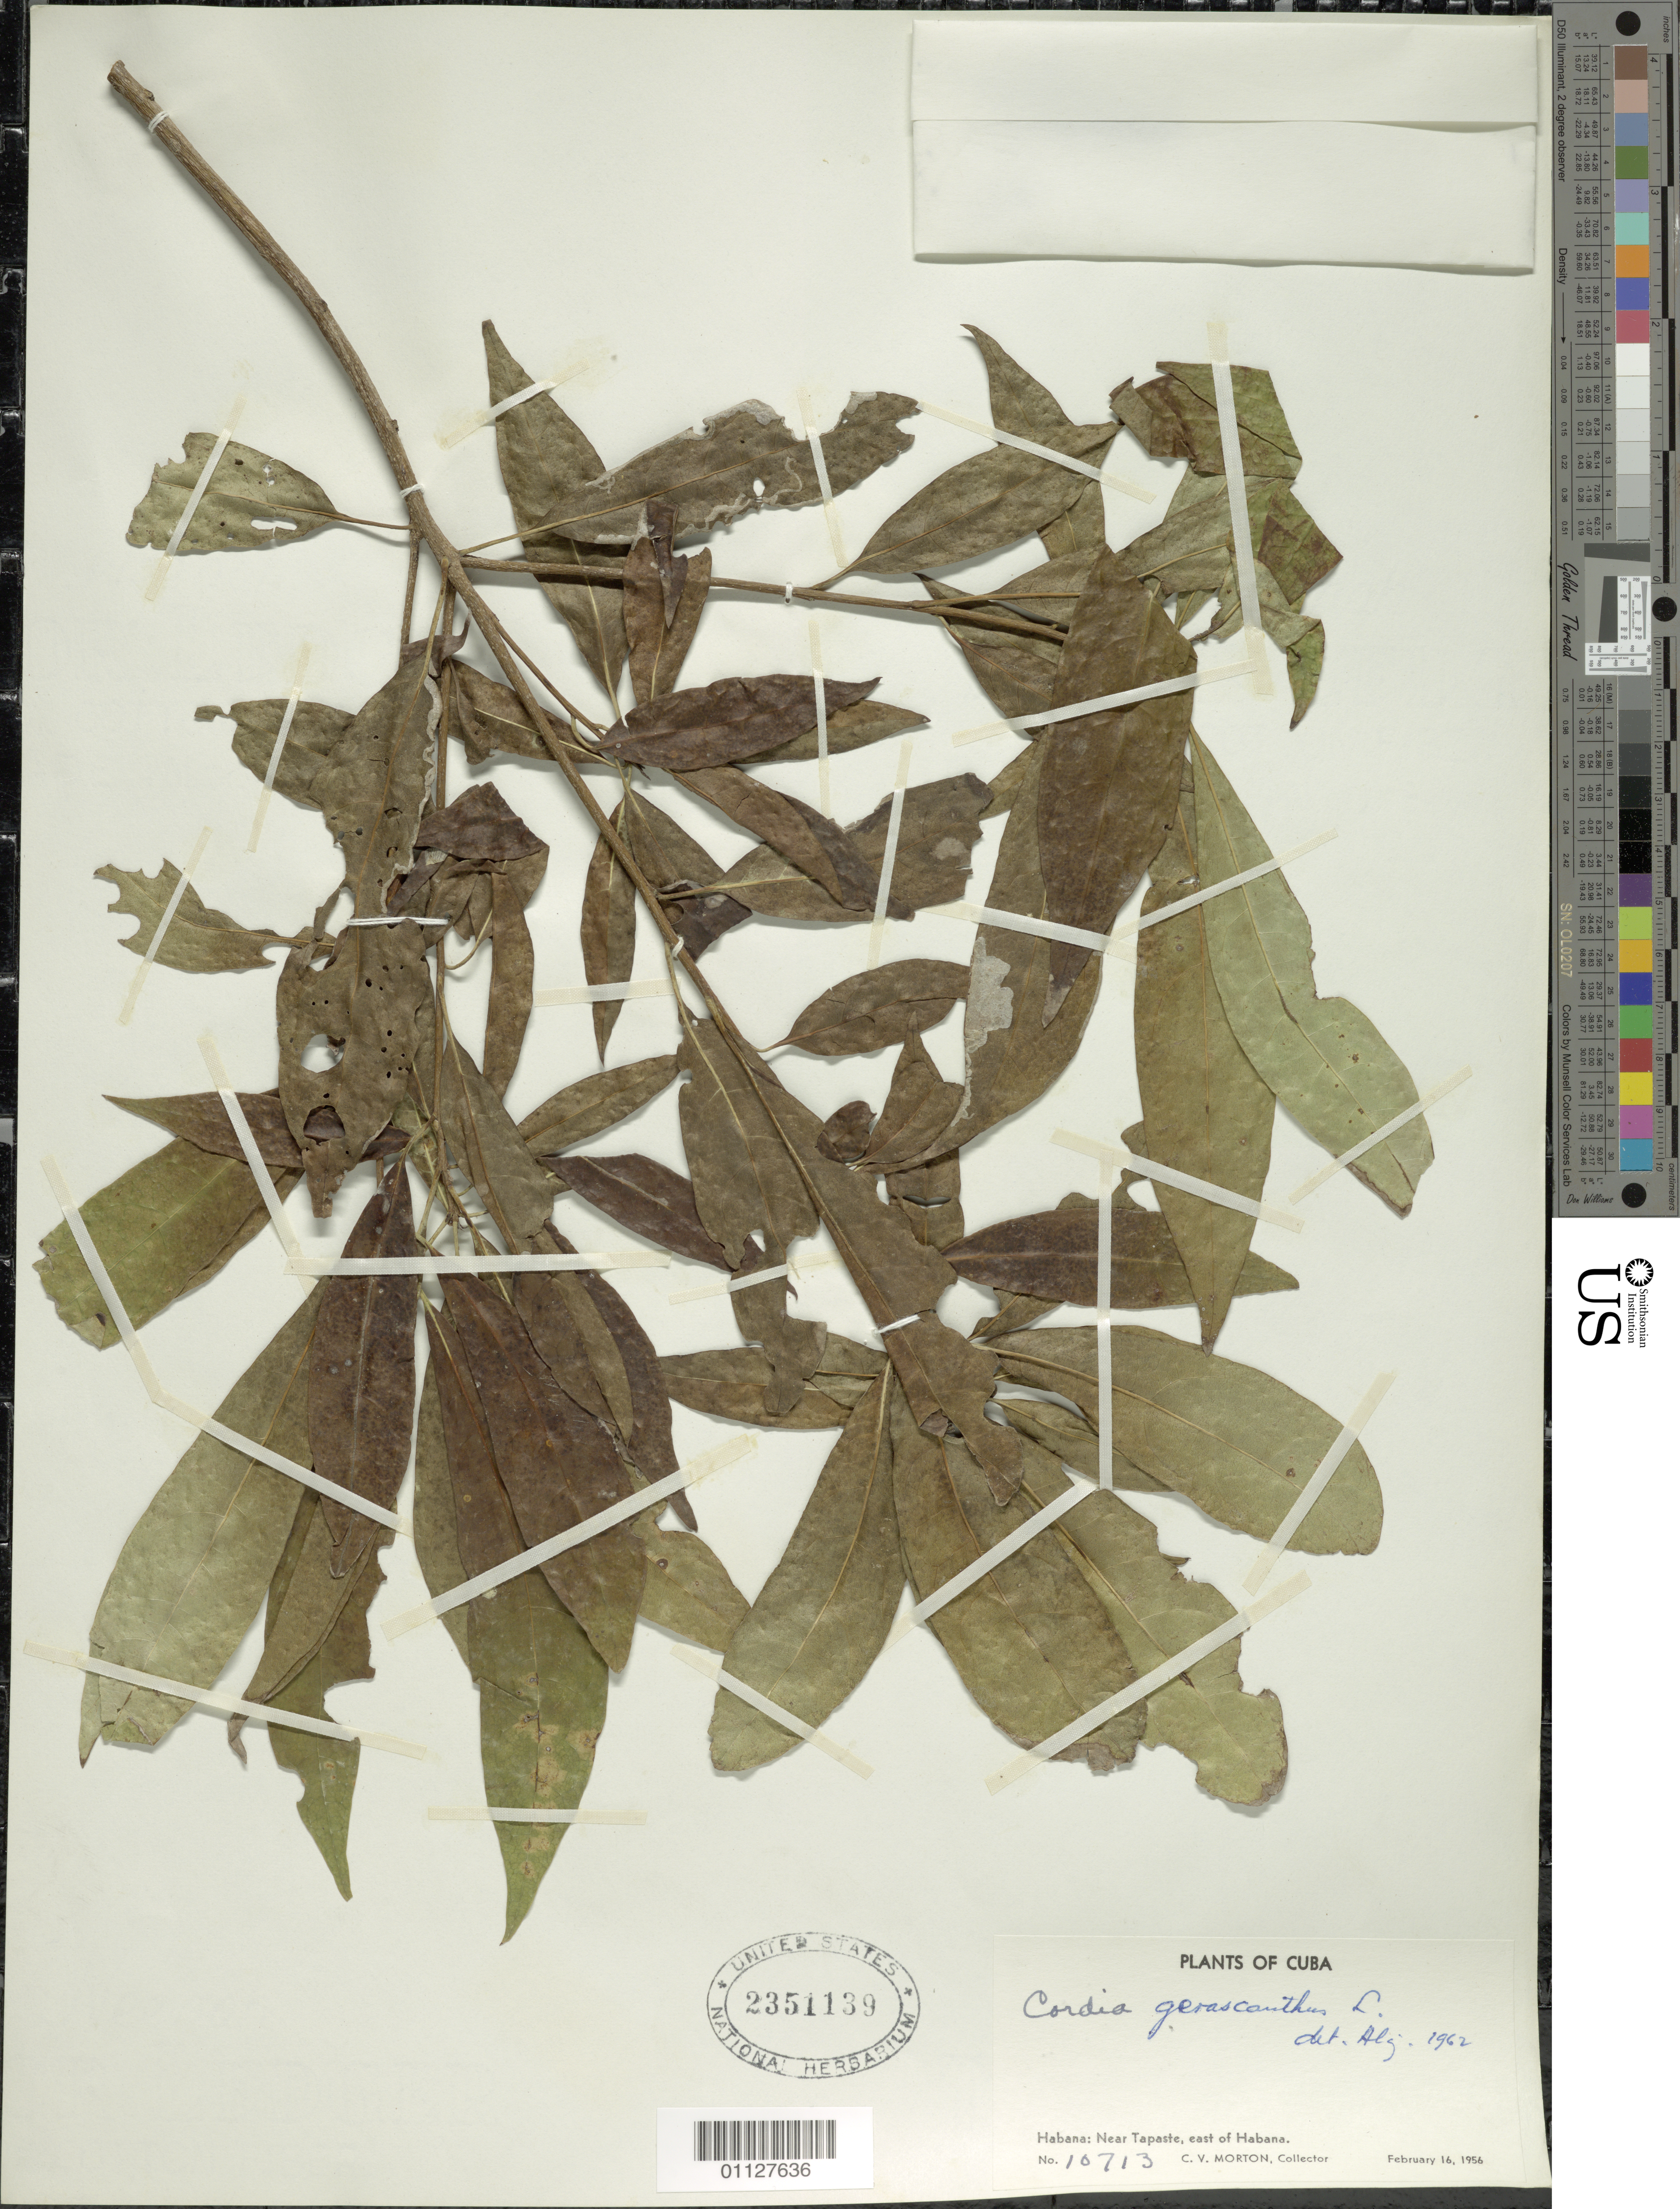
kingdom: Plantae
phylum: Tracheophyta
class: Magnoliopsida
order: Boraginales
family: Cordiaceae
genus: Cordia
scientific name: Cordia gerascanthus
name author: L.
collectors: C. V. Morton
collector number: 10713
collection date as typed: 16 Feb 1956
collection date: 1956-02-16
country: Cuba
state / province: La Habana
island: Cuba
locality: Near Tapaste, E of Habana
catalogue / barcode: US 2351139